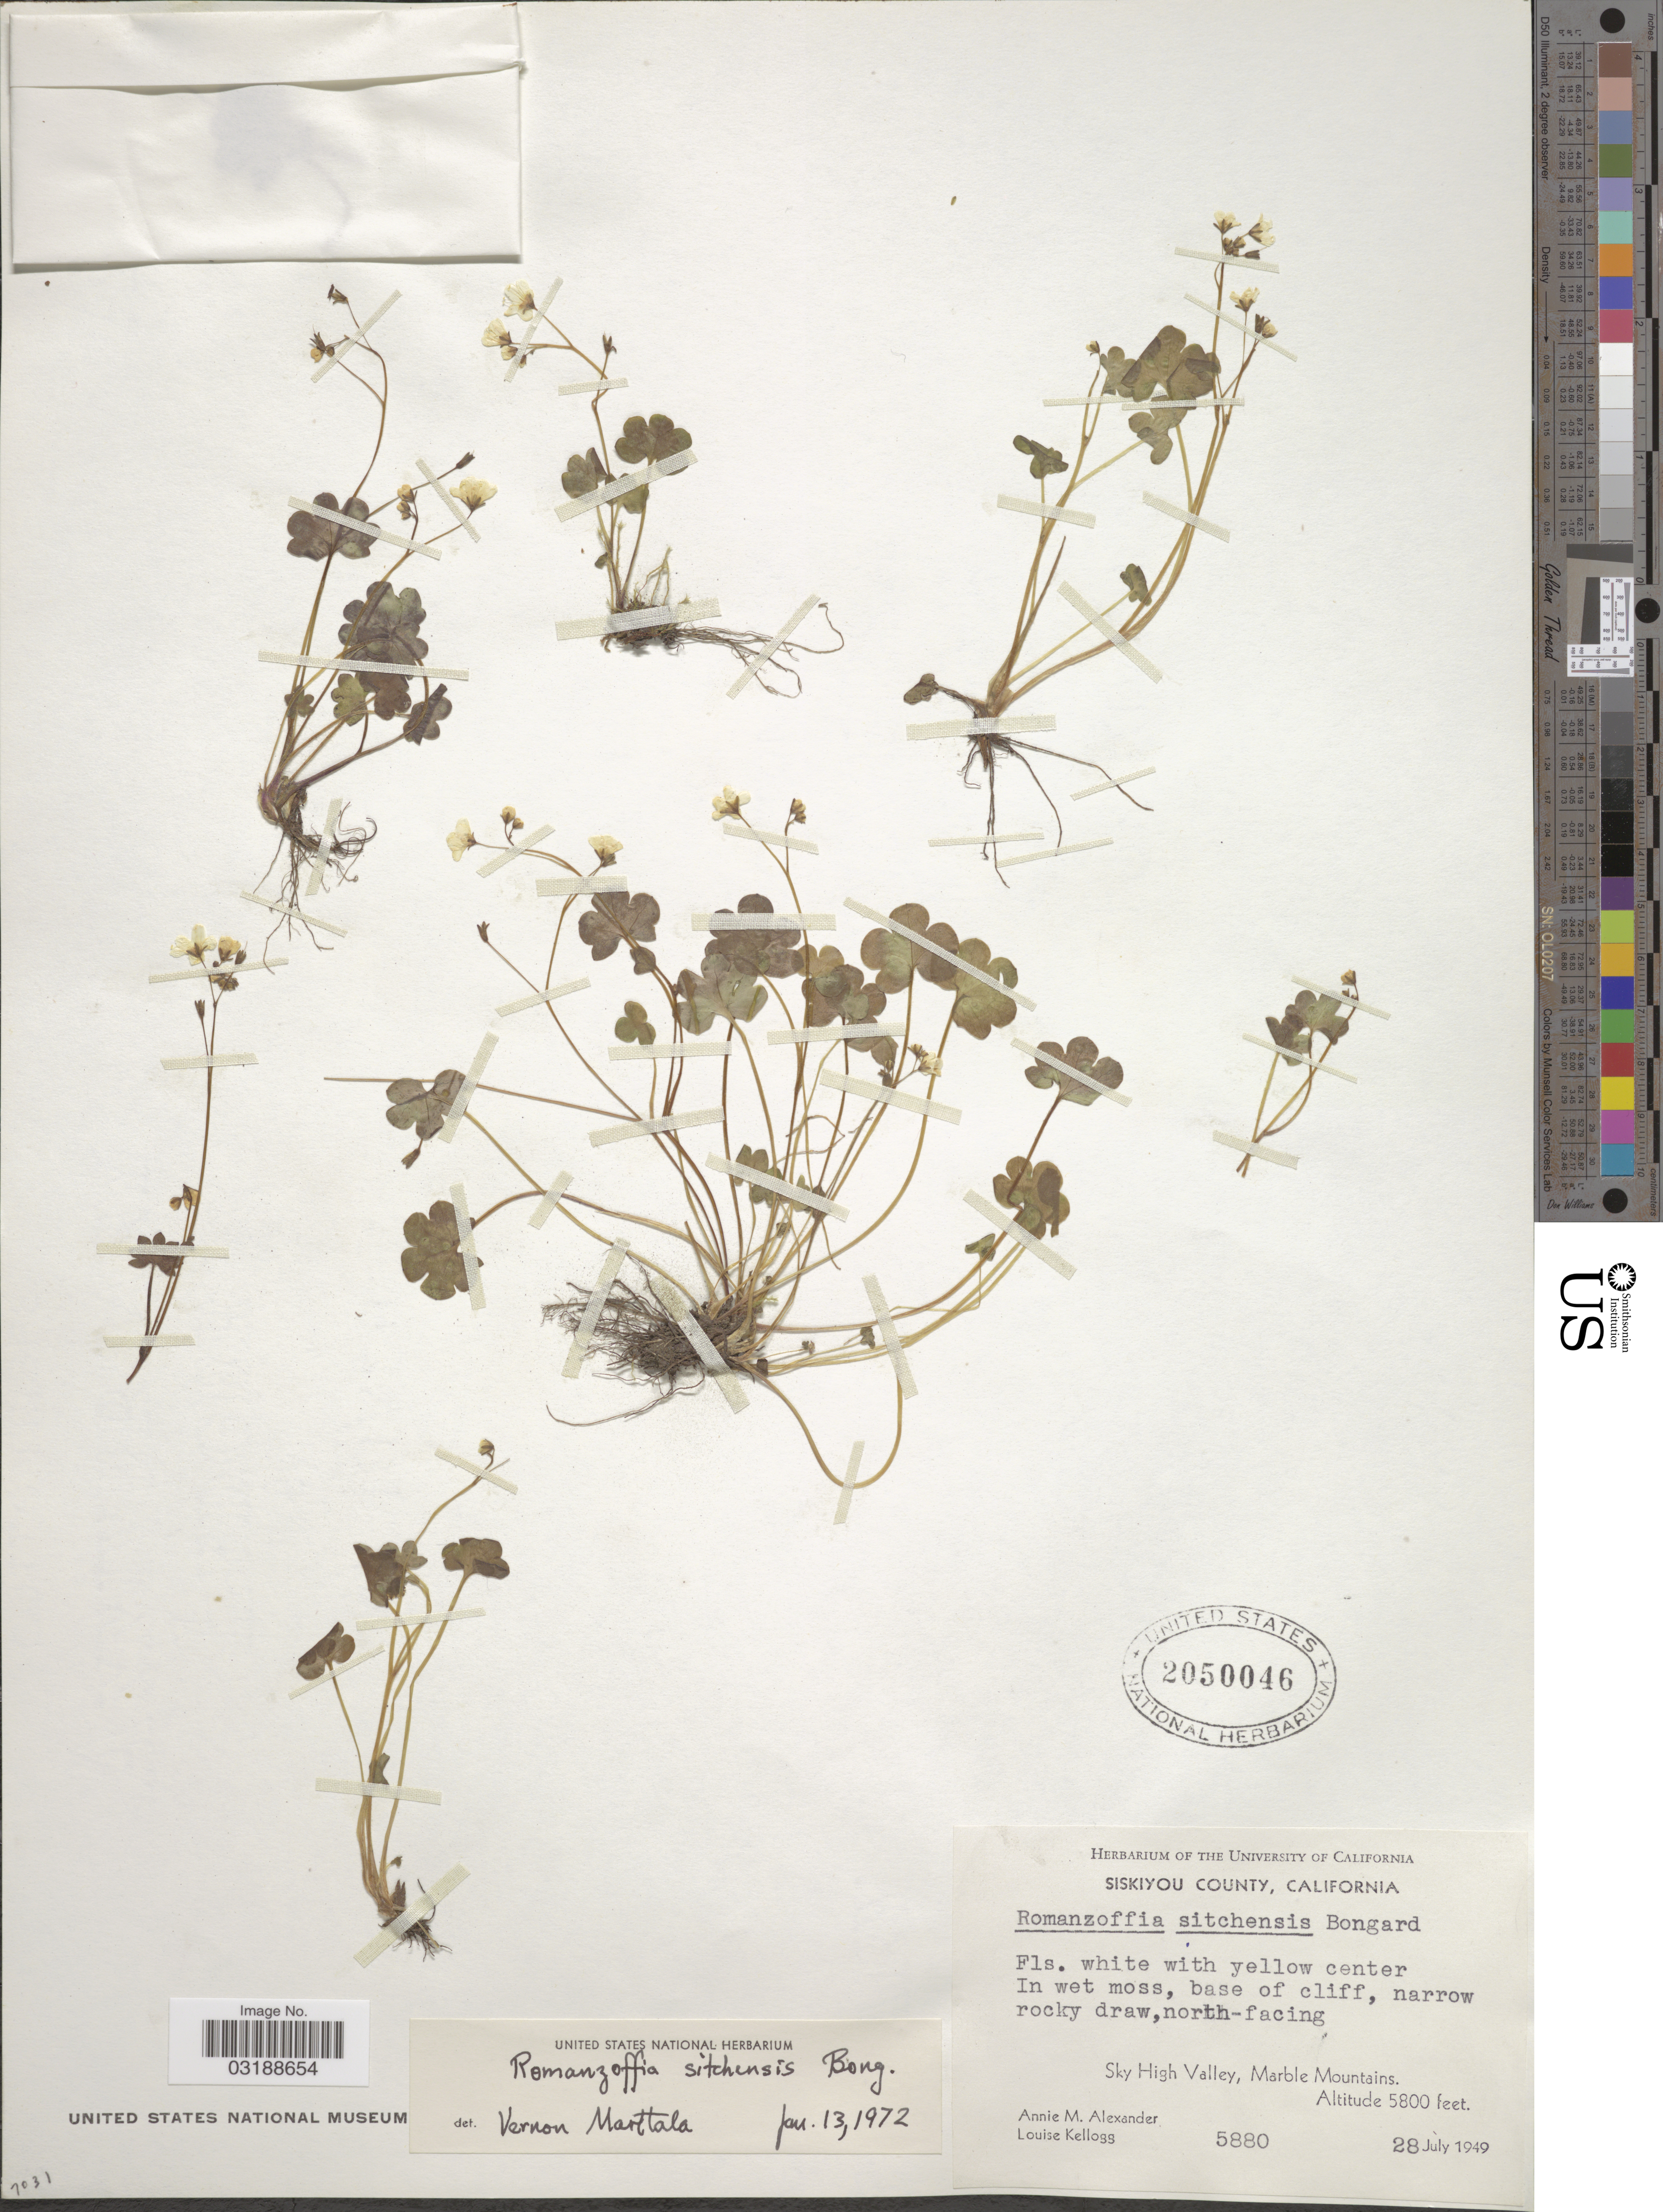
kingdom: Plantae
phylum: Tracheophyta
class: Magnoliopsida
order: Boraginales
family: Hydrophyllaceae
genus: Romanzoffia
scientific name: Romanzoffia sitchensis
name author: Bong.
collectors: A. M. Alexander & L. Kellogg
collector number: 5880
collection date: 1949-07-28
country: United States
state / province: California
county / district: Siskiyou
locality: Siskiyou County, Sky High Valley, Marble Mountains.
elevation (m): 1768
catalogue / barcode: US 2050046